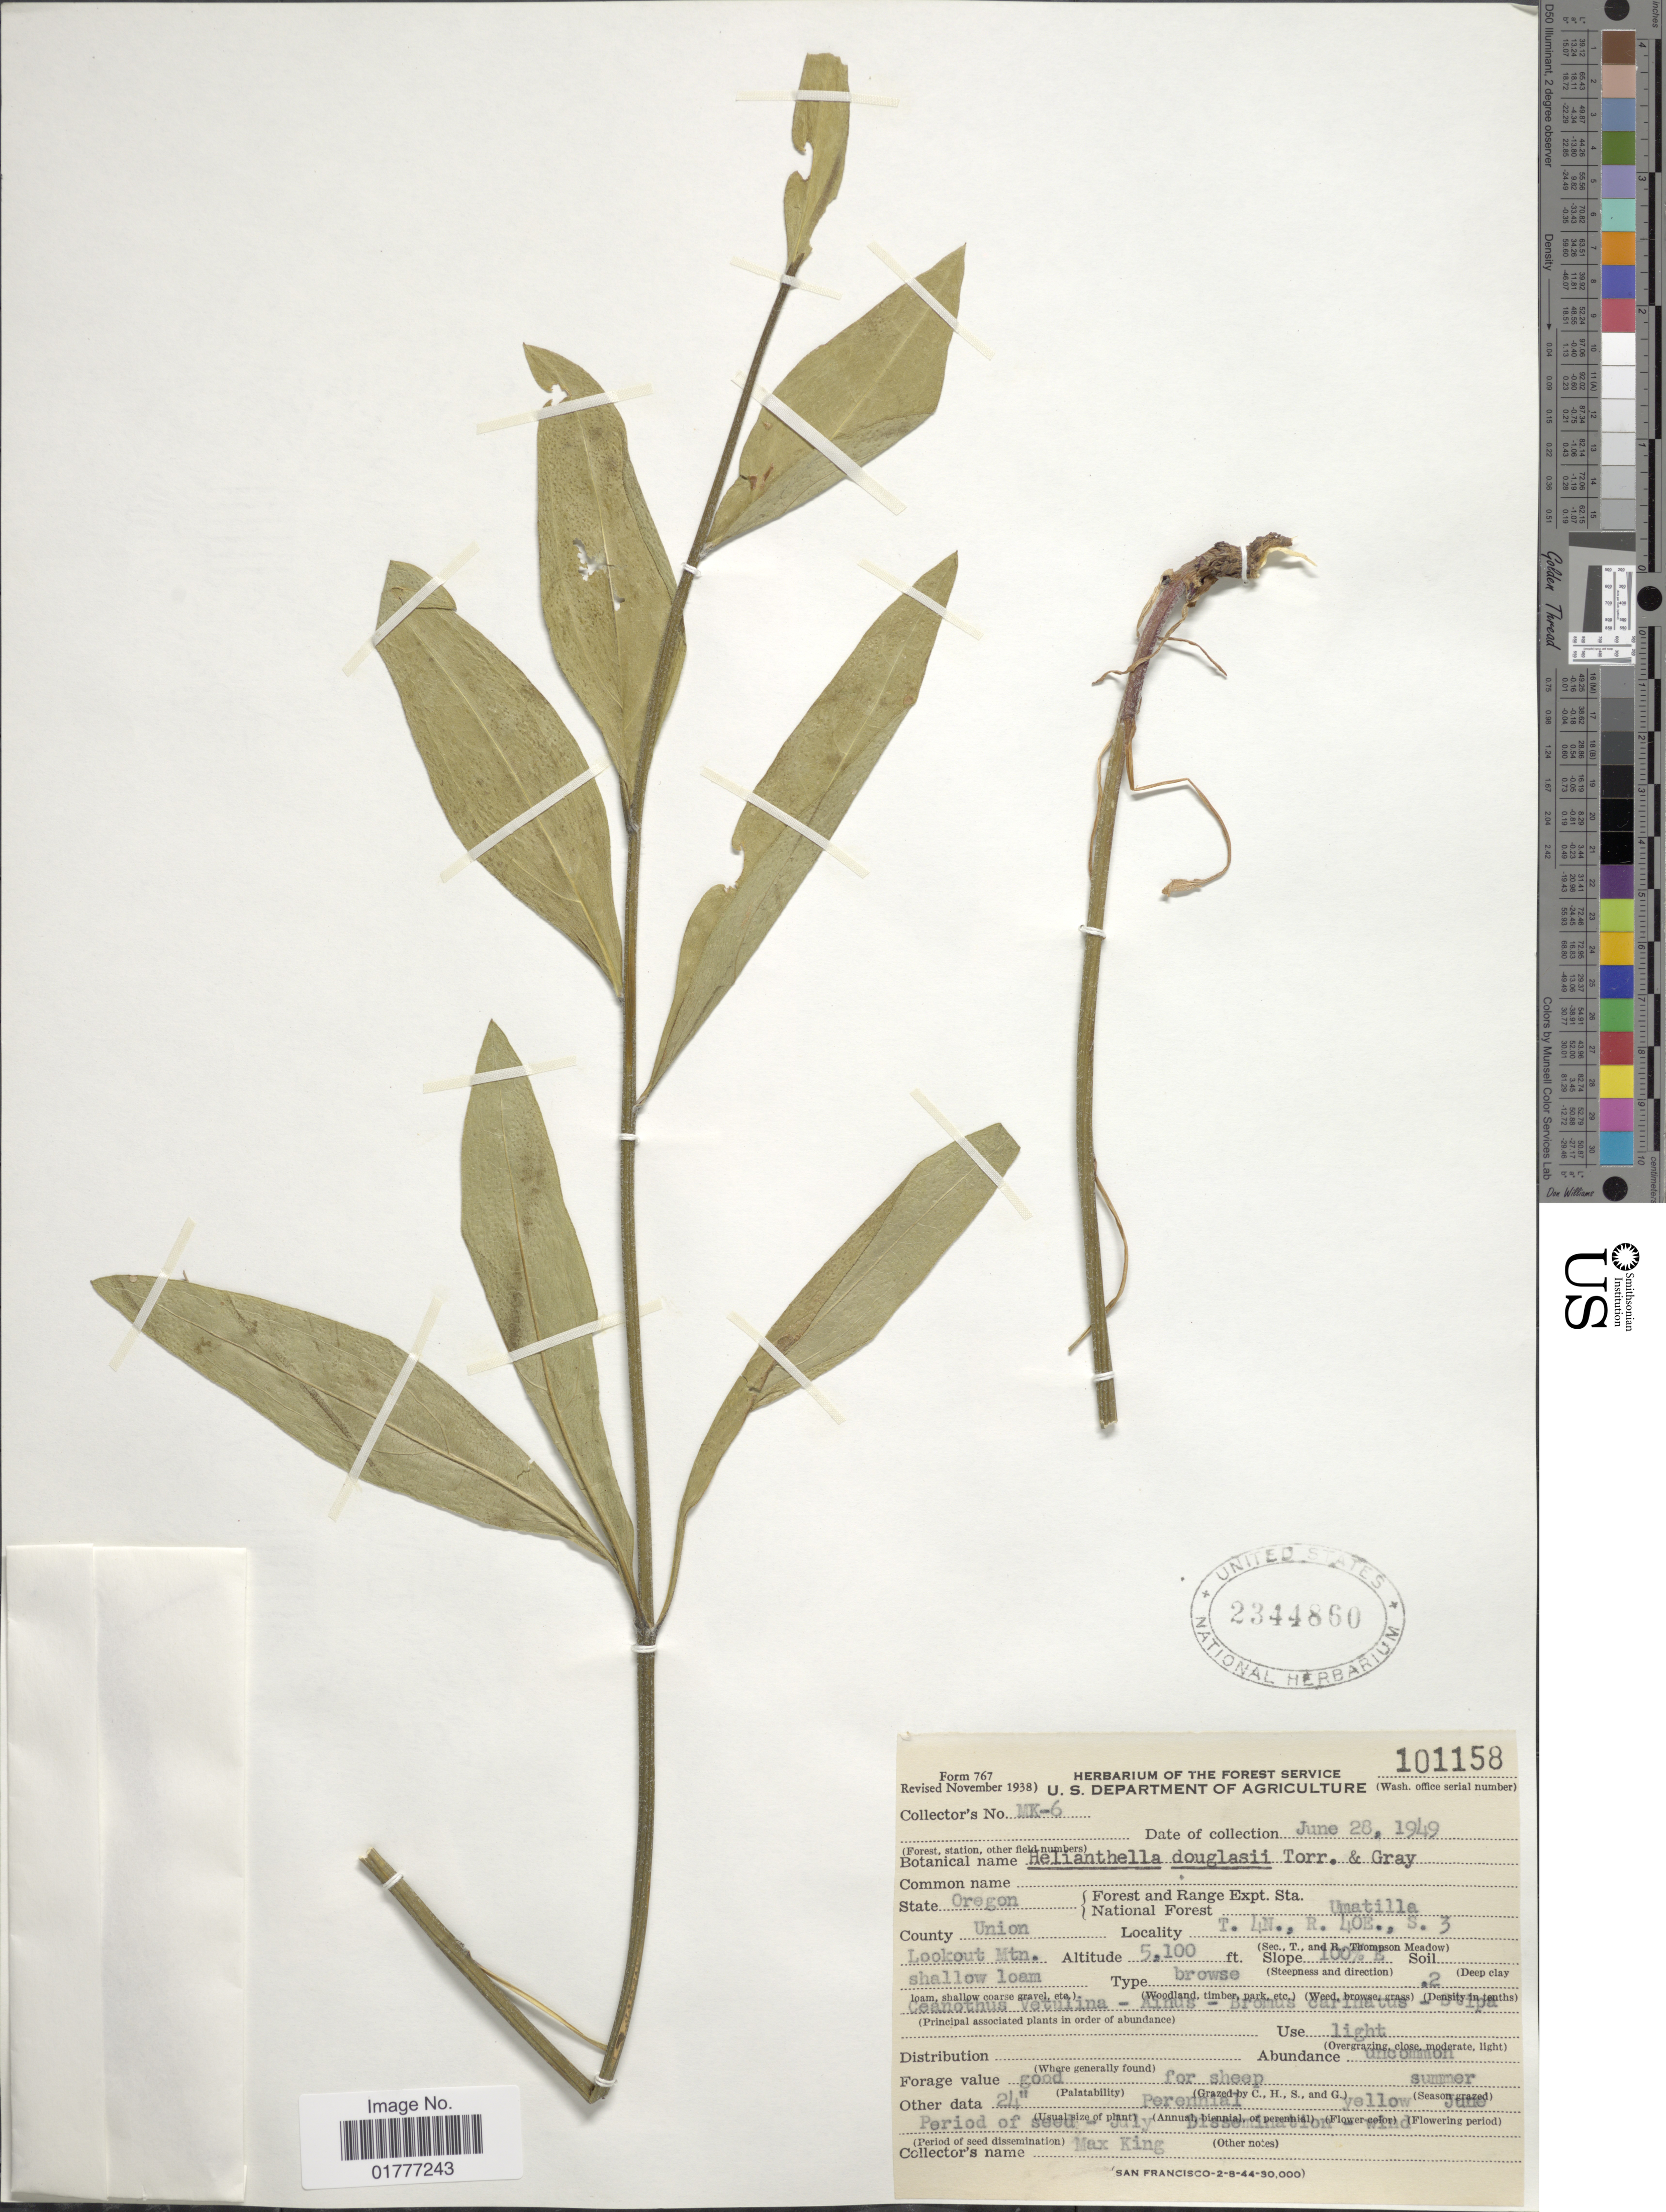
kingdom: Plantae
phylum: Tracheophyta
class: Magnoliopsida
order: Asterales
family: Asteraceae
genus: Helianthella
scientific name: Helianthella douglasii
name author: Torr. & A. Gray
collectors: M. King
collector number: MK-6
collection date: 1949-06-28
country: United States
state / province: Oregon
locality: Forest and Range Expt. Sta. National Forest Umatilla, County Union, Lookout Mtn, T.4N., R. 40E., S.3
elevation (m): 1554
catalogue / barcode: US 2344860